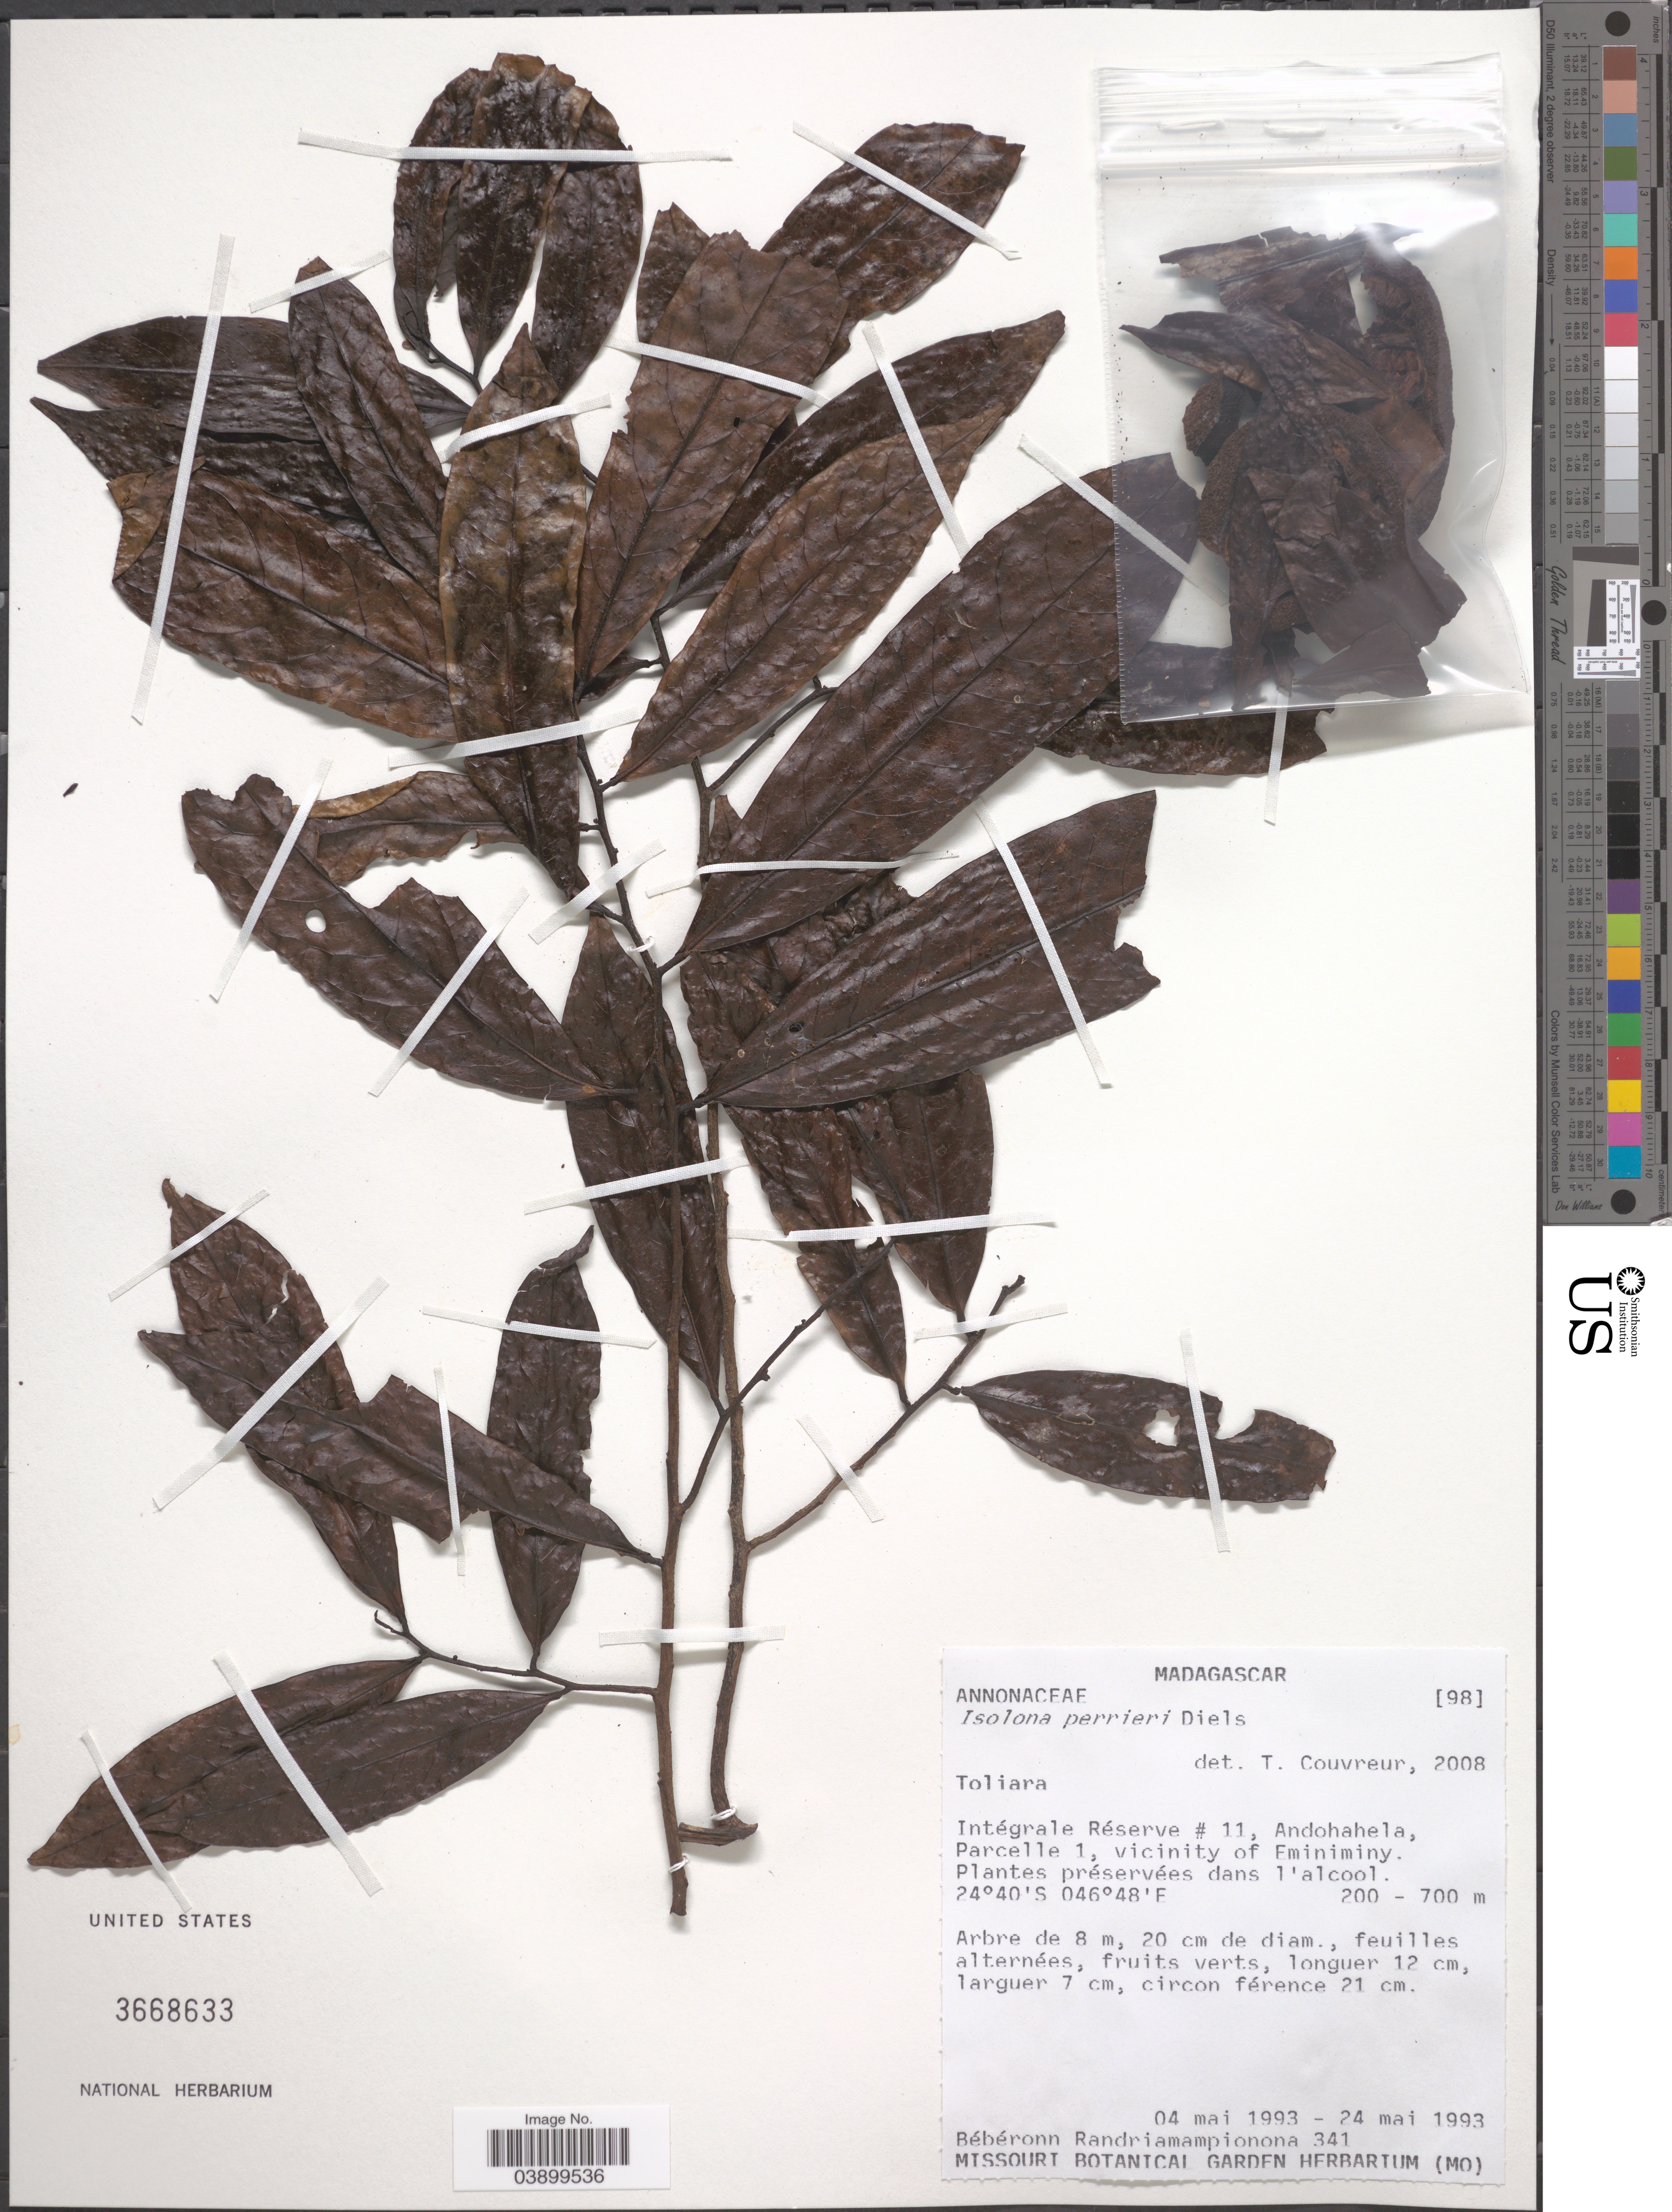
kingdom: Plantae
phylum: Tracheophyta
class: Magnoliopsida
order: Magnoliales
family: Annonaceae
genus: Isolona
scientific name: Isolona perrieri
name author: Diels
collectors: B. Randriamampionona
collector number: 341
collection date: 1993-05-04/1993-05-24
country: Madagascar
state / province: Anosy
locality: Intégrale Réserve # 11, Andohahela, Parcelle 1, vicinity of Eminiminy.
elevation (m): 200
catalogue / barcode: US 3668633